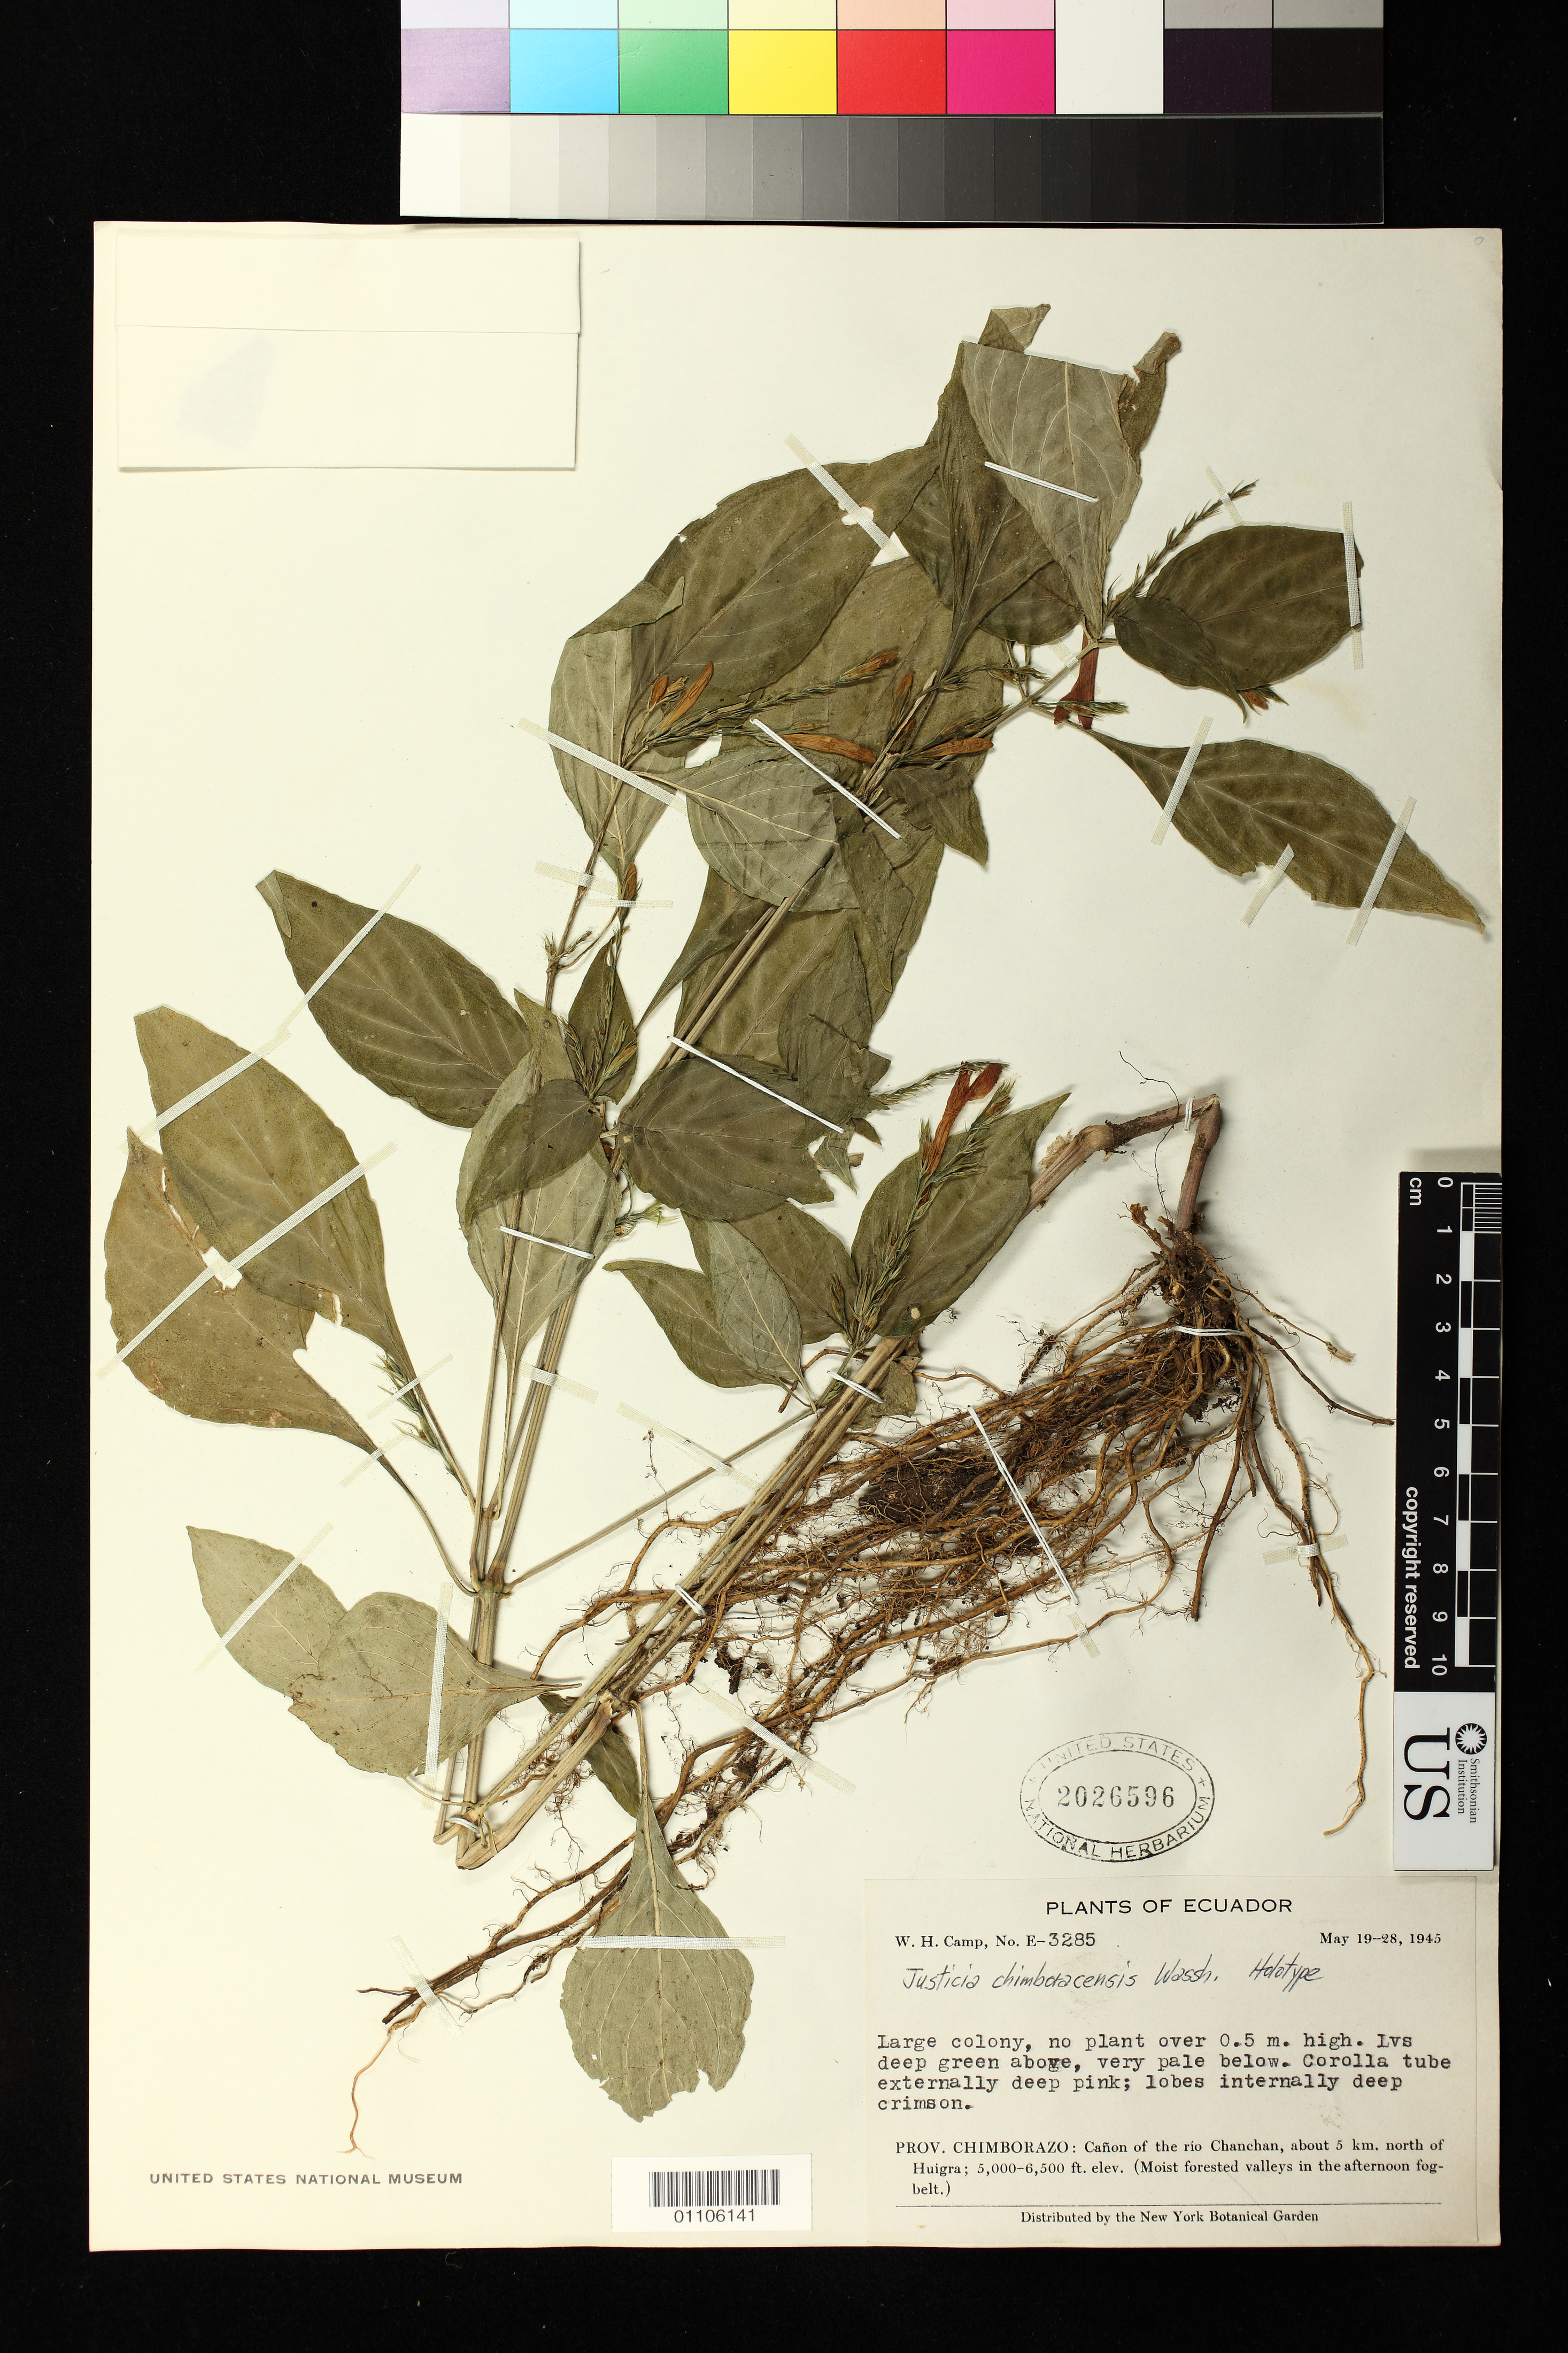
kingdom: Plantae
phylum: Tracheophyta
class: Magnoliopsida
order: Lamiales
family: Acanthaceae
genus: Justicia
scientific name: Justicia chimboracensis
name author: Wassh.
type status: Holotype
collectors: W. H. Camp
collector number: E-3285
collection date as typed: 19 May 1945 to 28 May 1945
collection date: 1945-05-19/1945-05-28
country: Ecuador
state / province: Chimborazo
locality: Prov. Chimborazo: cañon of the rio Chanchan, about 5 km north of Huigra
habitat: Moist forested valleys in the afternoon fog-belt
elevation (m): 1524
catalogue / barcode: US 2026596